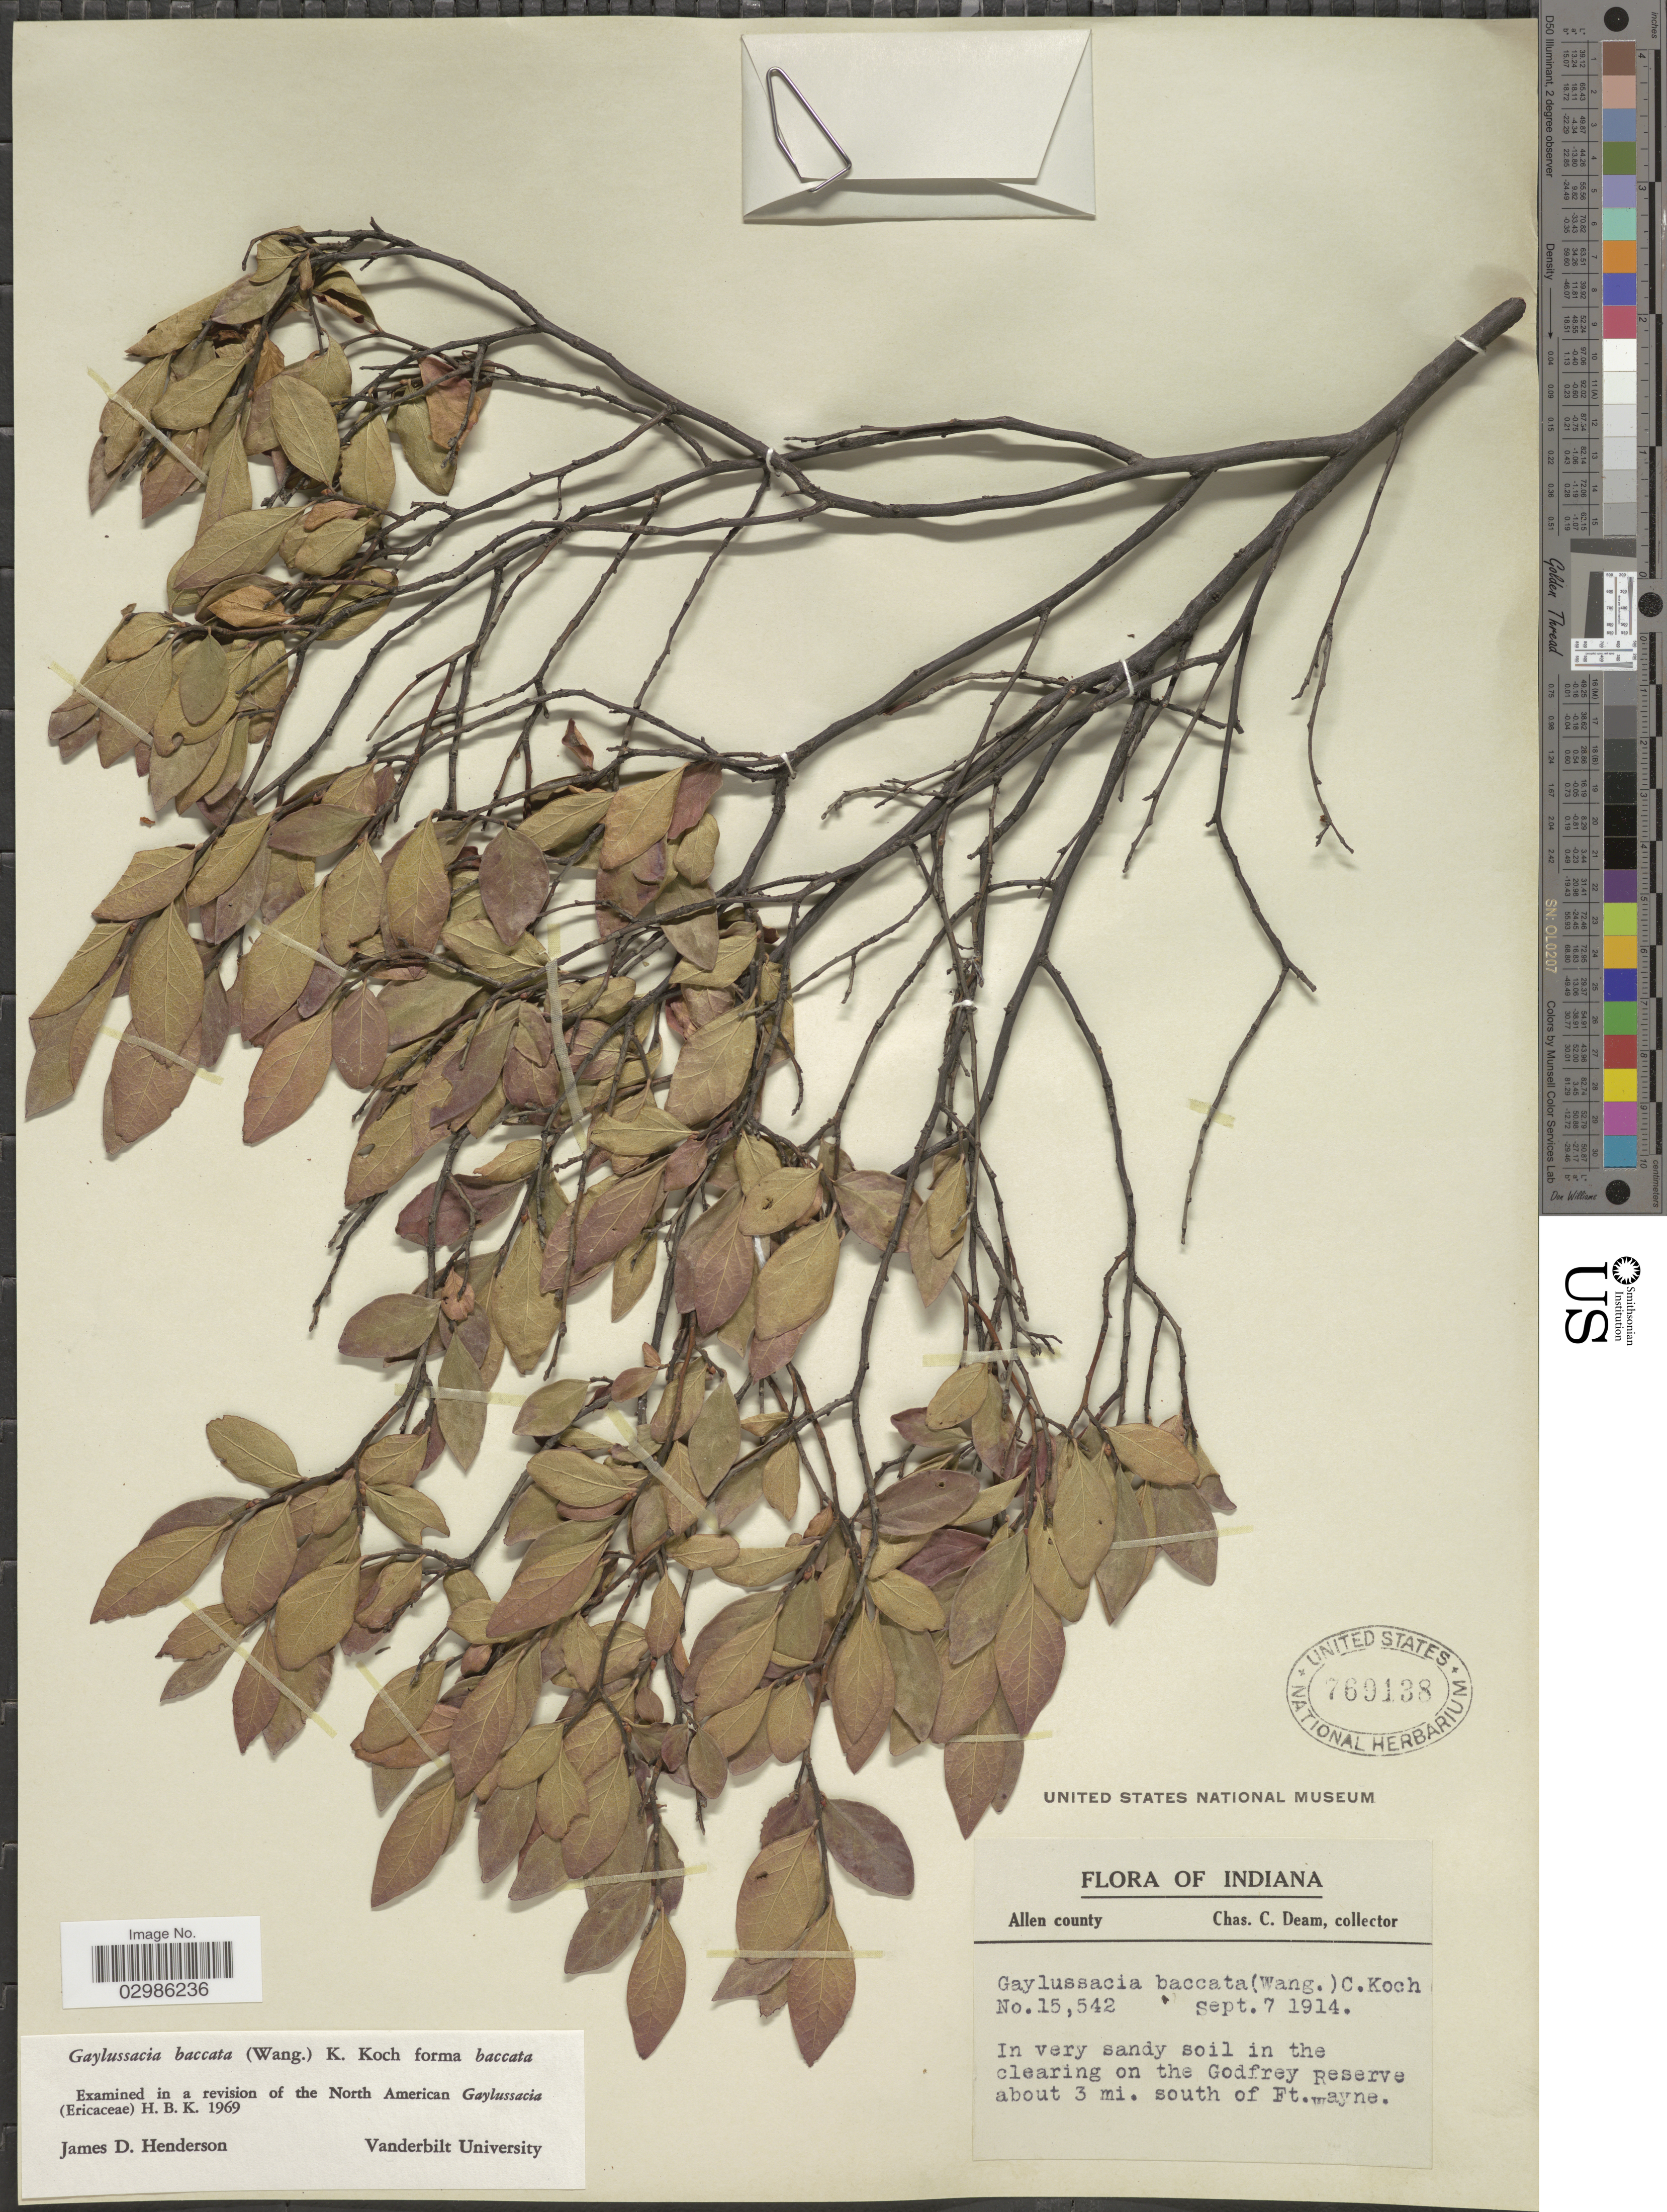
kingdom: Plantae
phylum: Tracheophyta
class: Magnoliopsida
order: Ericales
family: Ericaceae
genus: Gaylussacia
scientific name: Gaylussacia baccata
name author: (Wangenh.) K. Koch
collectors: C. C. Deam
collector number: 15542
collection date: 1914-09-07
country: United States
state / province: Indiana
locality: Allen County, In very sandy soil in the clearing on the Godfrey Reserve about 3 mi. south of Ft. Wayne.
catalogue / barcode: US 769138